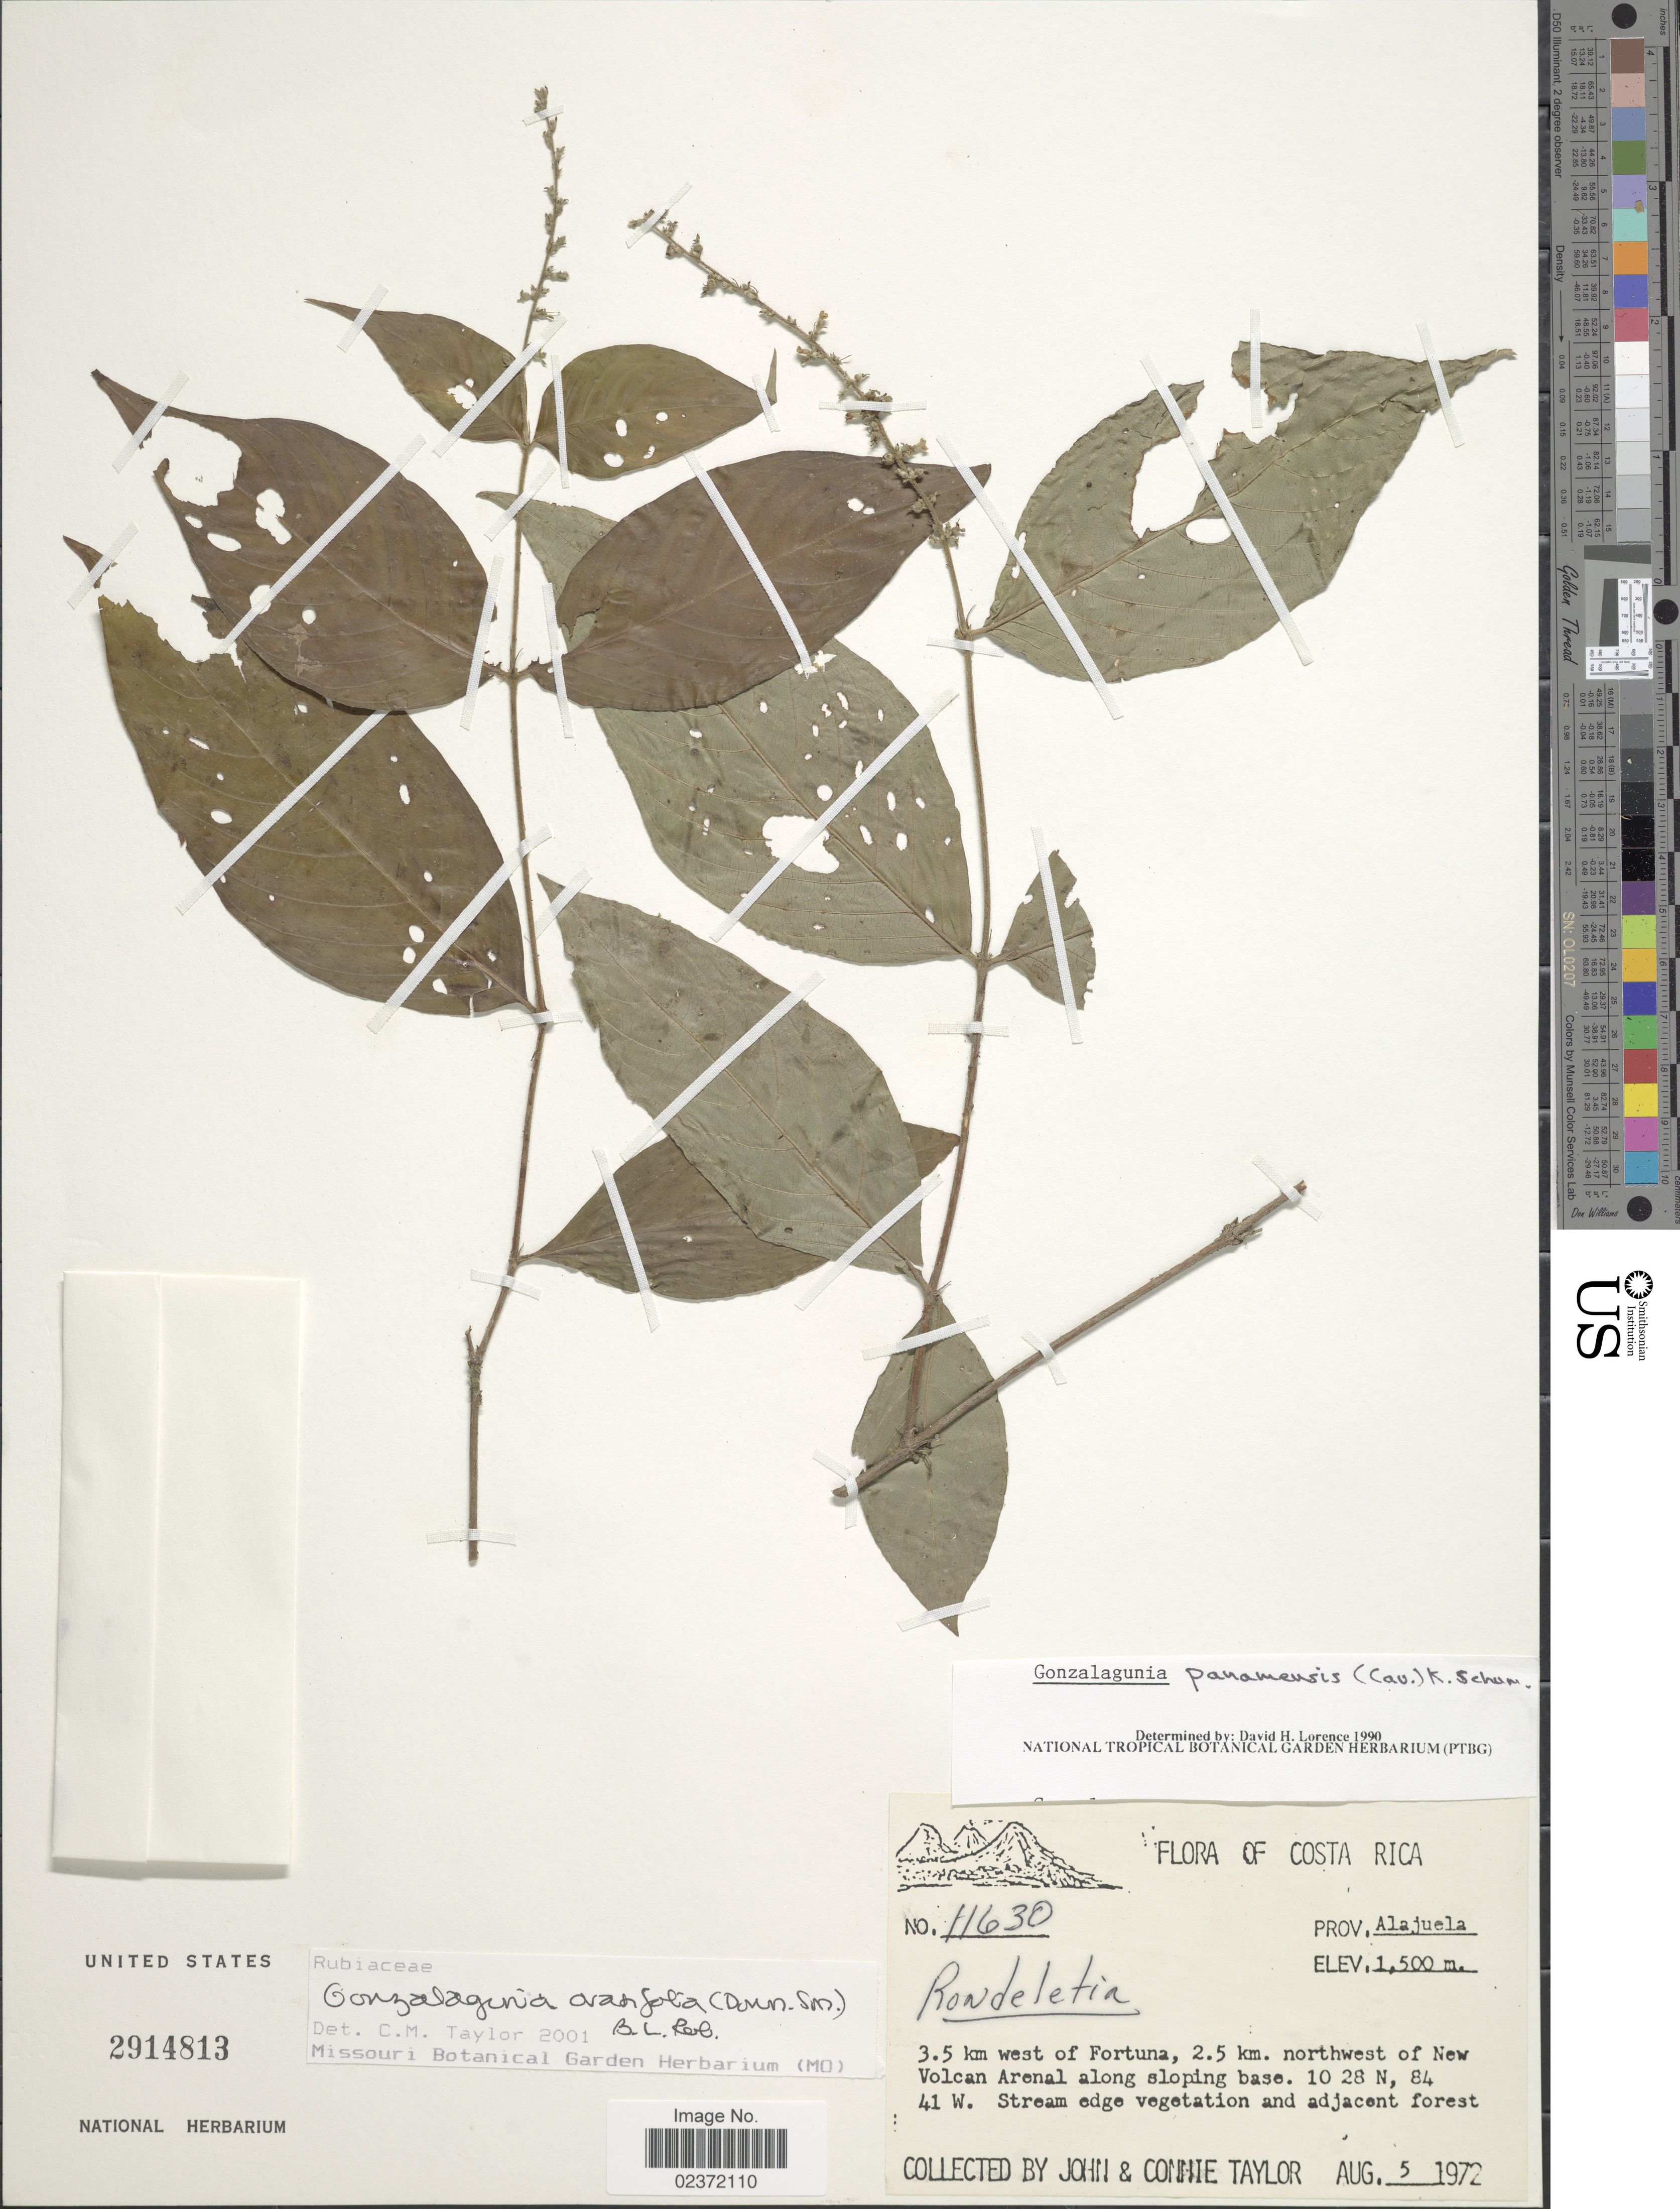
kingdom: Plantae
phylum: Tracheophyta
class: Magnoliopsida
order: Gentianales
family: Rubiaceae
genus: Gonzalagunia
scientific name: Gonzalagunia ovatifolia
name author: (Donn. Sm.) B.L. Rob.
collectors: J. Taylor & C. Taylor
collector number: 11630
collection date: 1972-08-05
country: Costa Rica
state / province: Alajuela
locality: Prov. Alajuela, 3.5 km west of Fortuna, 2.5 km. northwest of New Volcan Arenal along sloping base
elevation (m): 1500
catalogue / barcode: US 2914813